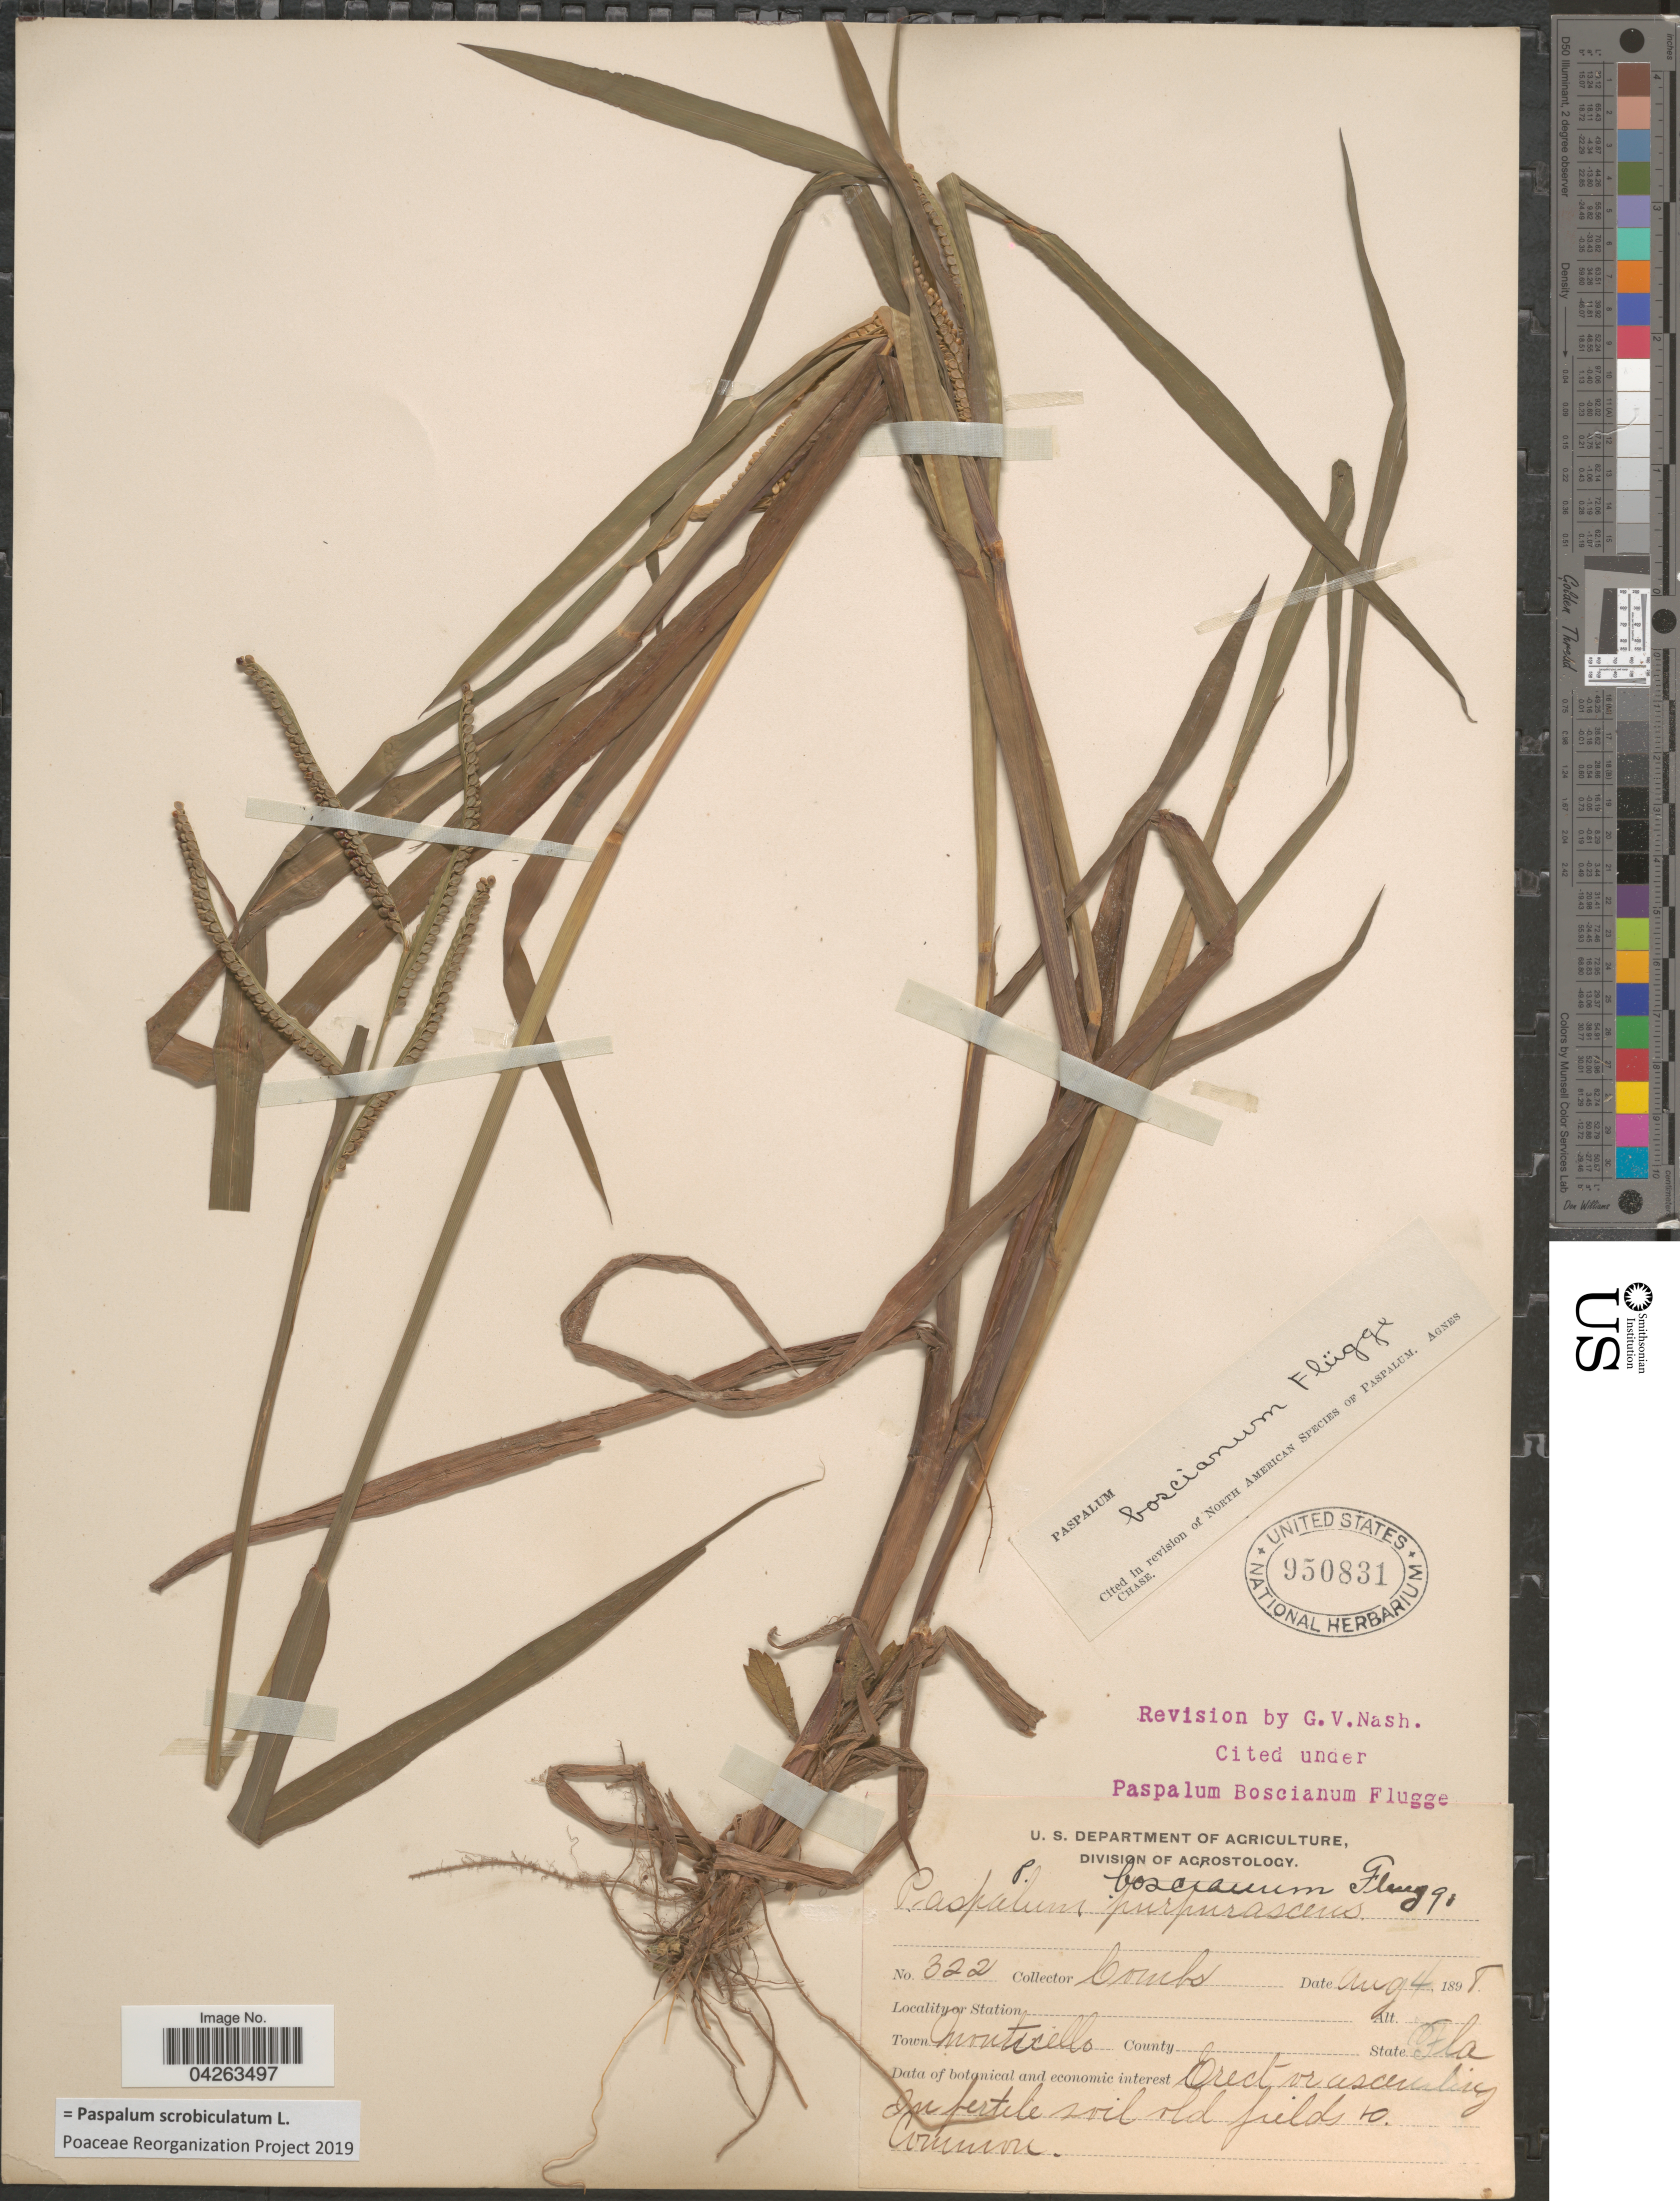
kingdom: Plantae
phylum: Tracheophyta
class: Liliopsida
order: Poales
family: Poaceae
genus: Paspalum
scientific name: Paspalum scrobiculatum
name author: L.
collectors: -. Combs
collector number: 322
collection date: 1898-08-04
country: United States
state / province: Florida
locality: Town Monticello.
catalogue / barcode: US 950831